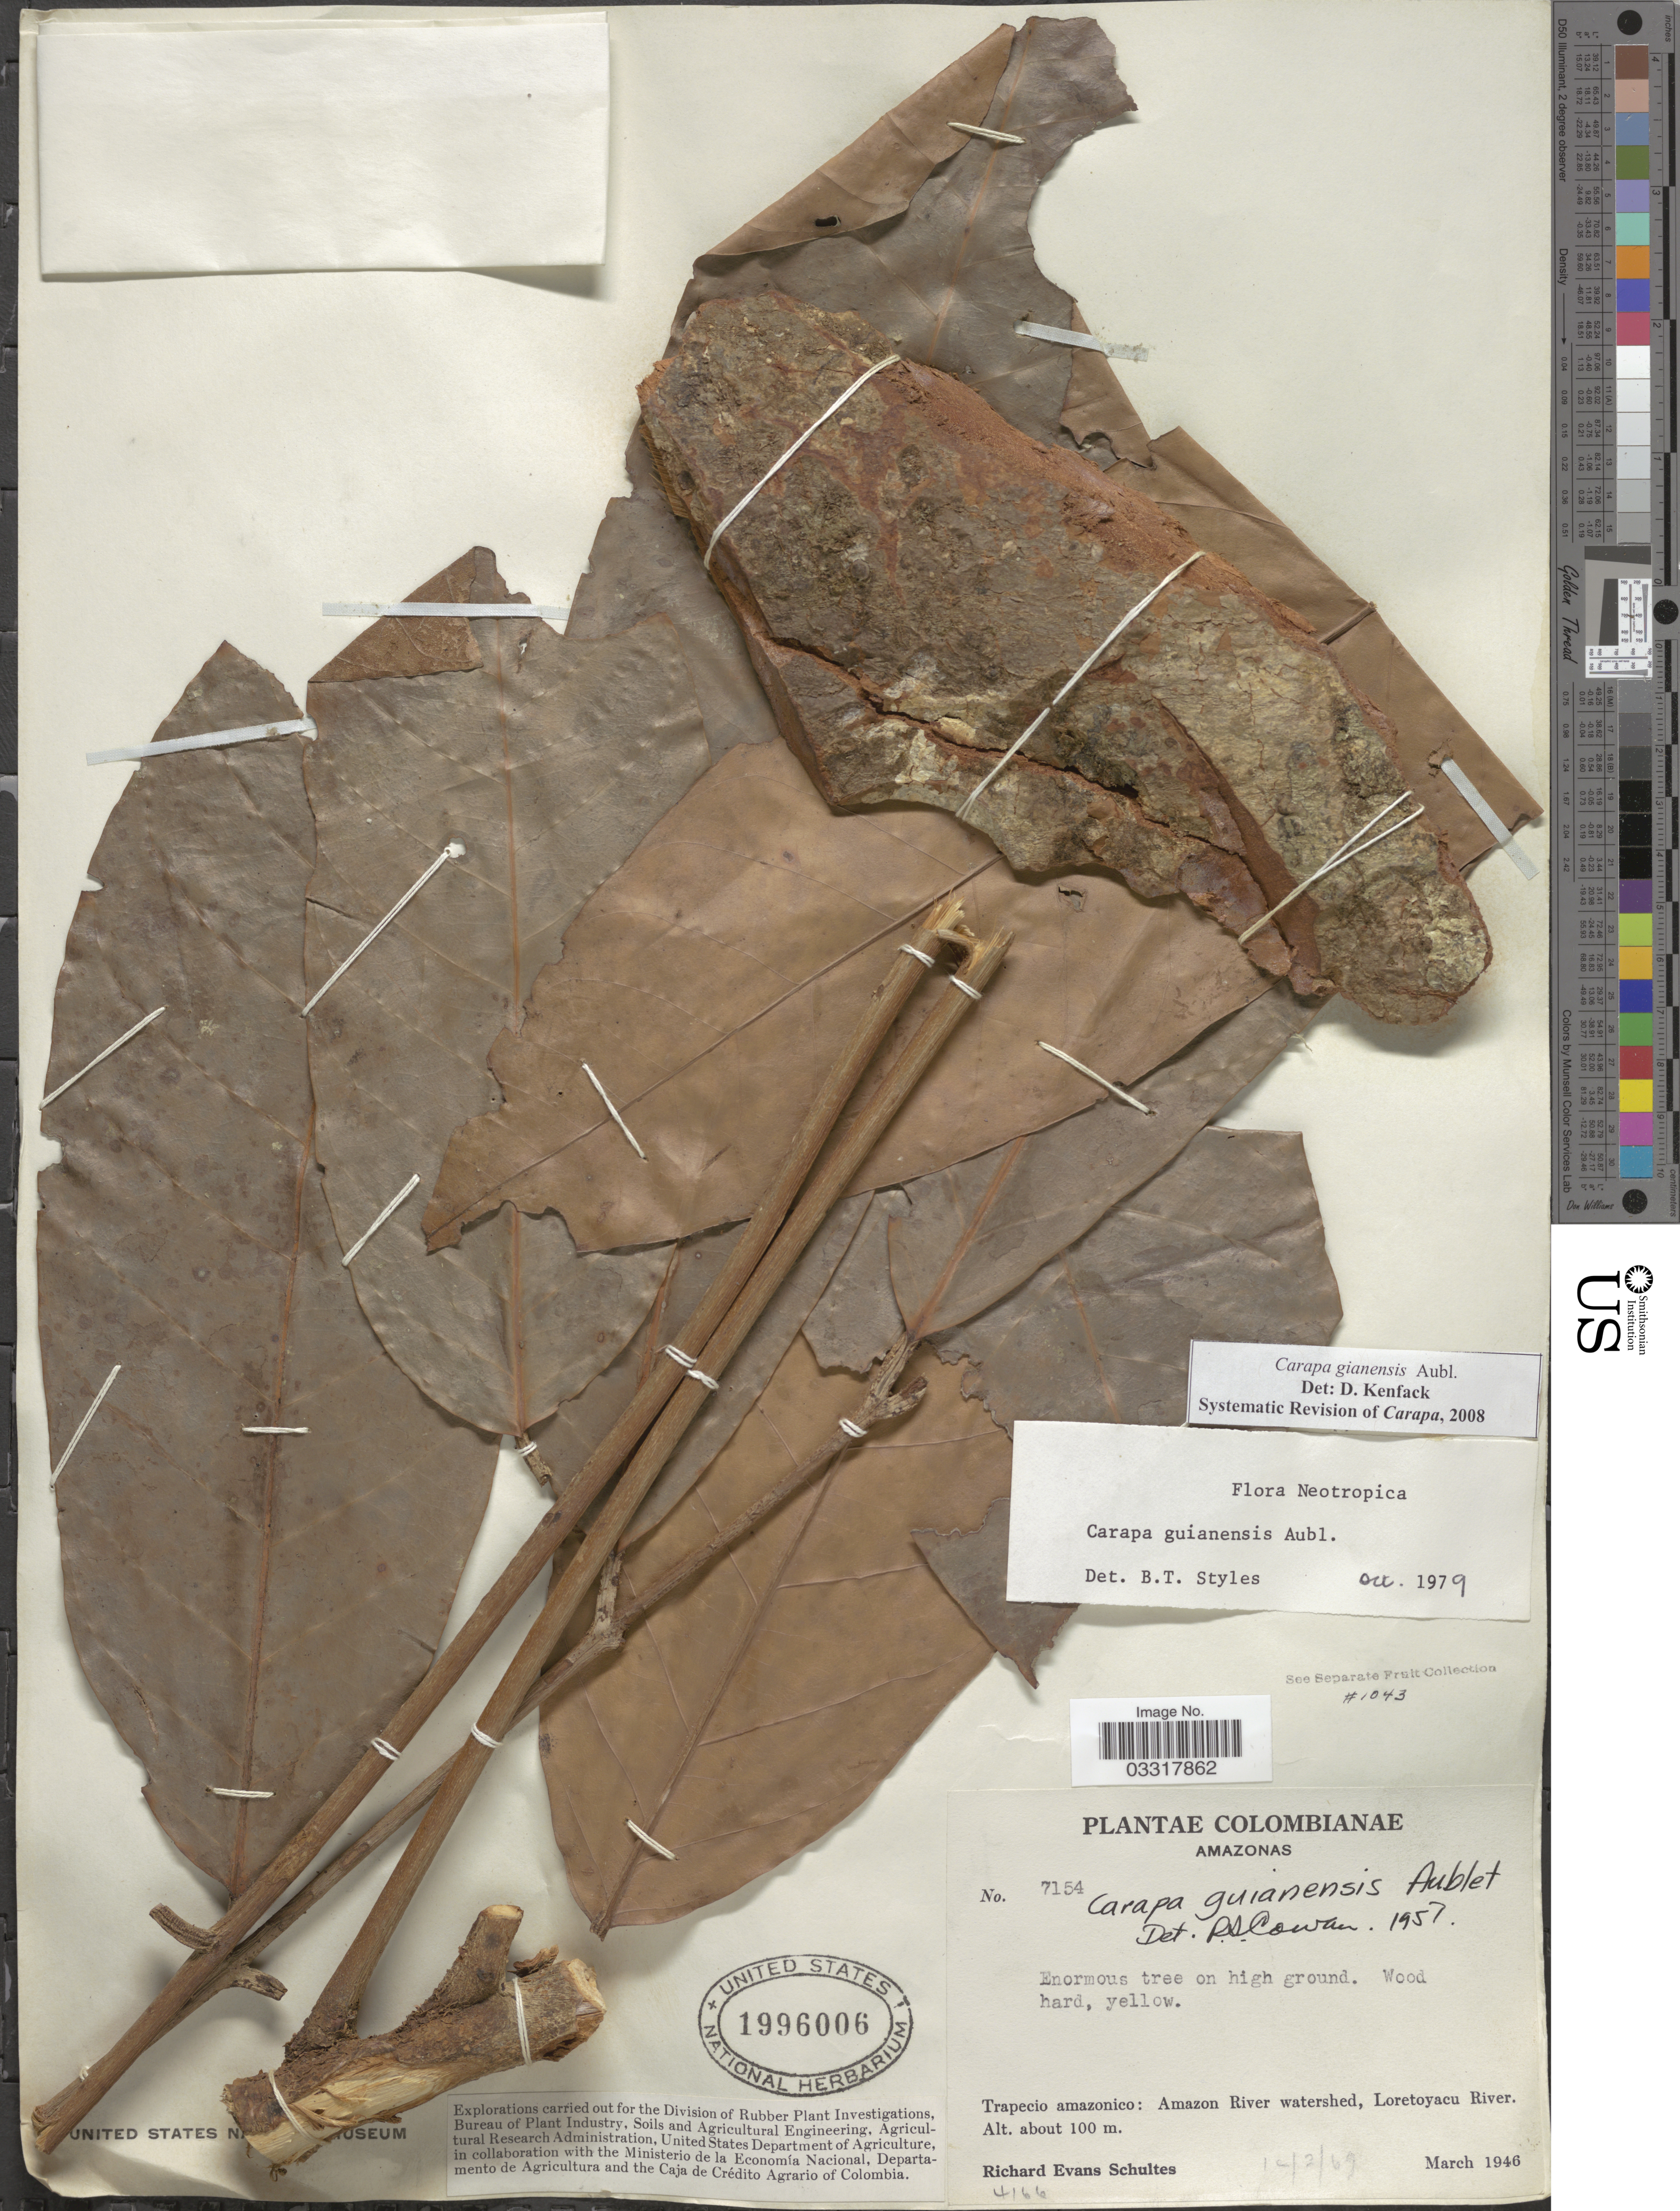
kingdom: Plantae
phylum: Tracheophyta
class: Magnoliopsida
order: Sapindales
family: Meliaceae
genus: Carapa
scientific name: Carapa guianensis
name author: Aubl.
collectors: R. E. Schultes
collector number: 7154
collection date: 1946-03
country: Colombia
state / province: Amazônas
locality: Trapecio amazonico: Amazon River watershed, Loretoyacu River.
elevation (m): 100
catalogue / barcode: US 1996006